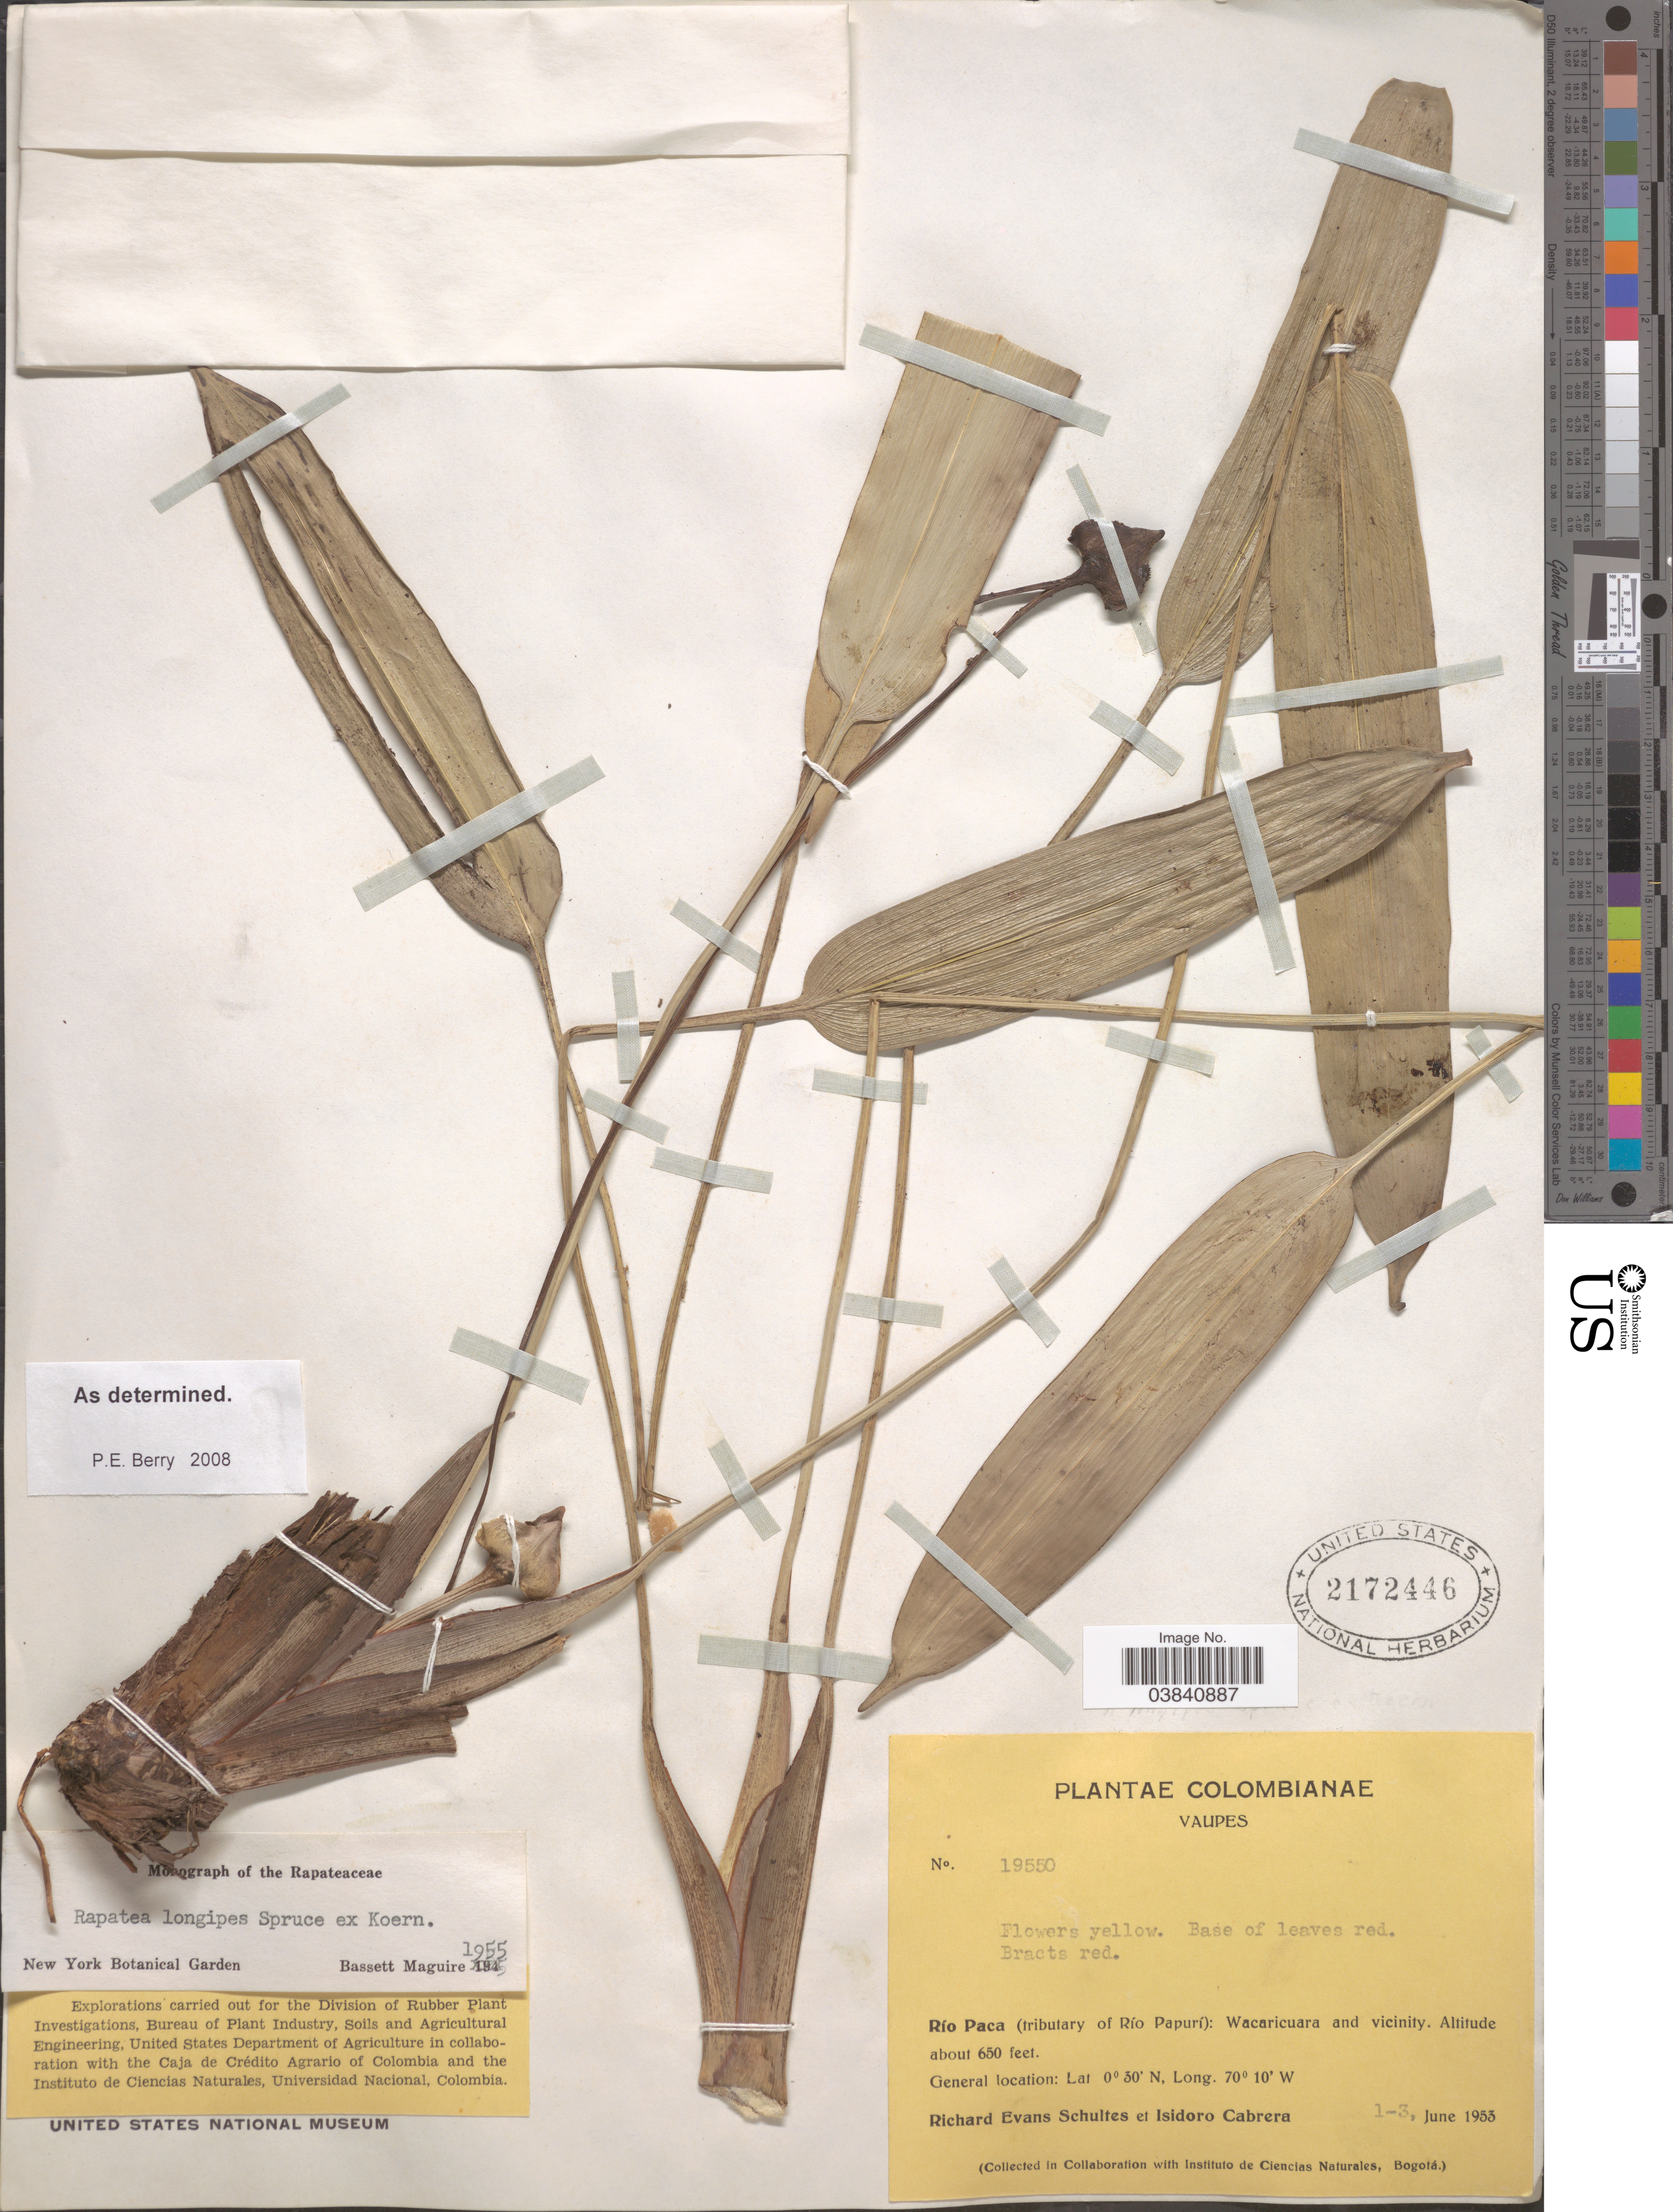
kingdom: Plantae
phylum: Tracheophyta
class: Liliopsida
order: Poales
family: Rapateaceae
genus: Rapatea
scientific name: Rapatea longipes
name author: Spruce ex Körn.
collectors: R. E. Schultes & I. Cabrera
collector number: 19550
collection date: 1953-06-01/1953-06-03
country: Colombia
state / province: Vaupés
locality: Río Paca (tributary of Río Papurí): Wacaricuara and vicinity.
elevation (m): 198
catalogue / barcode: US 2172446